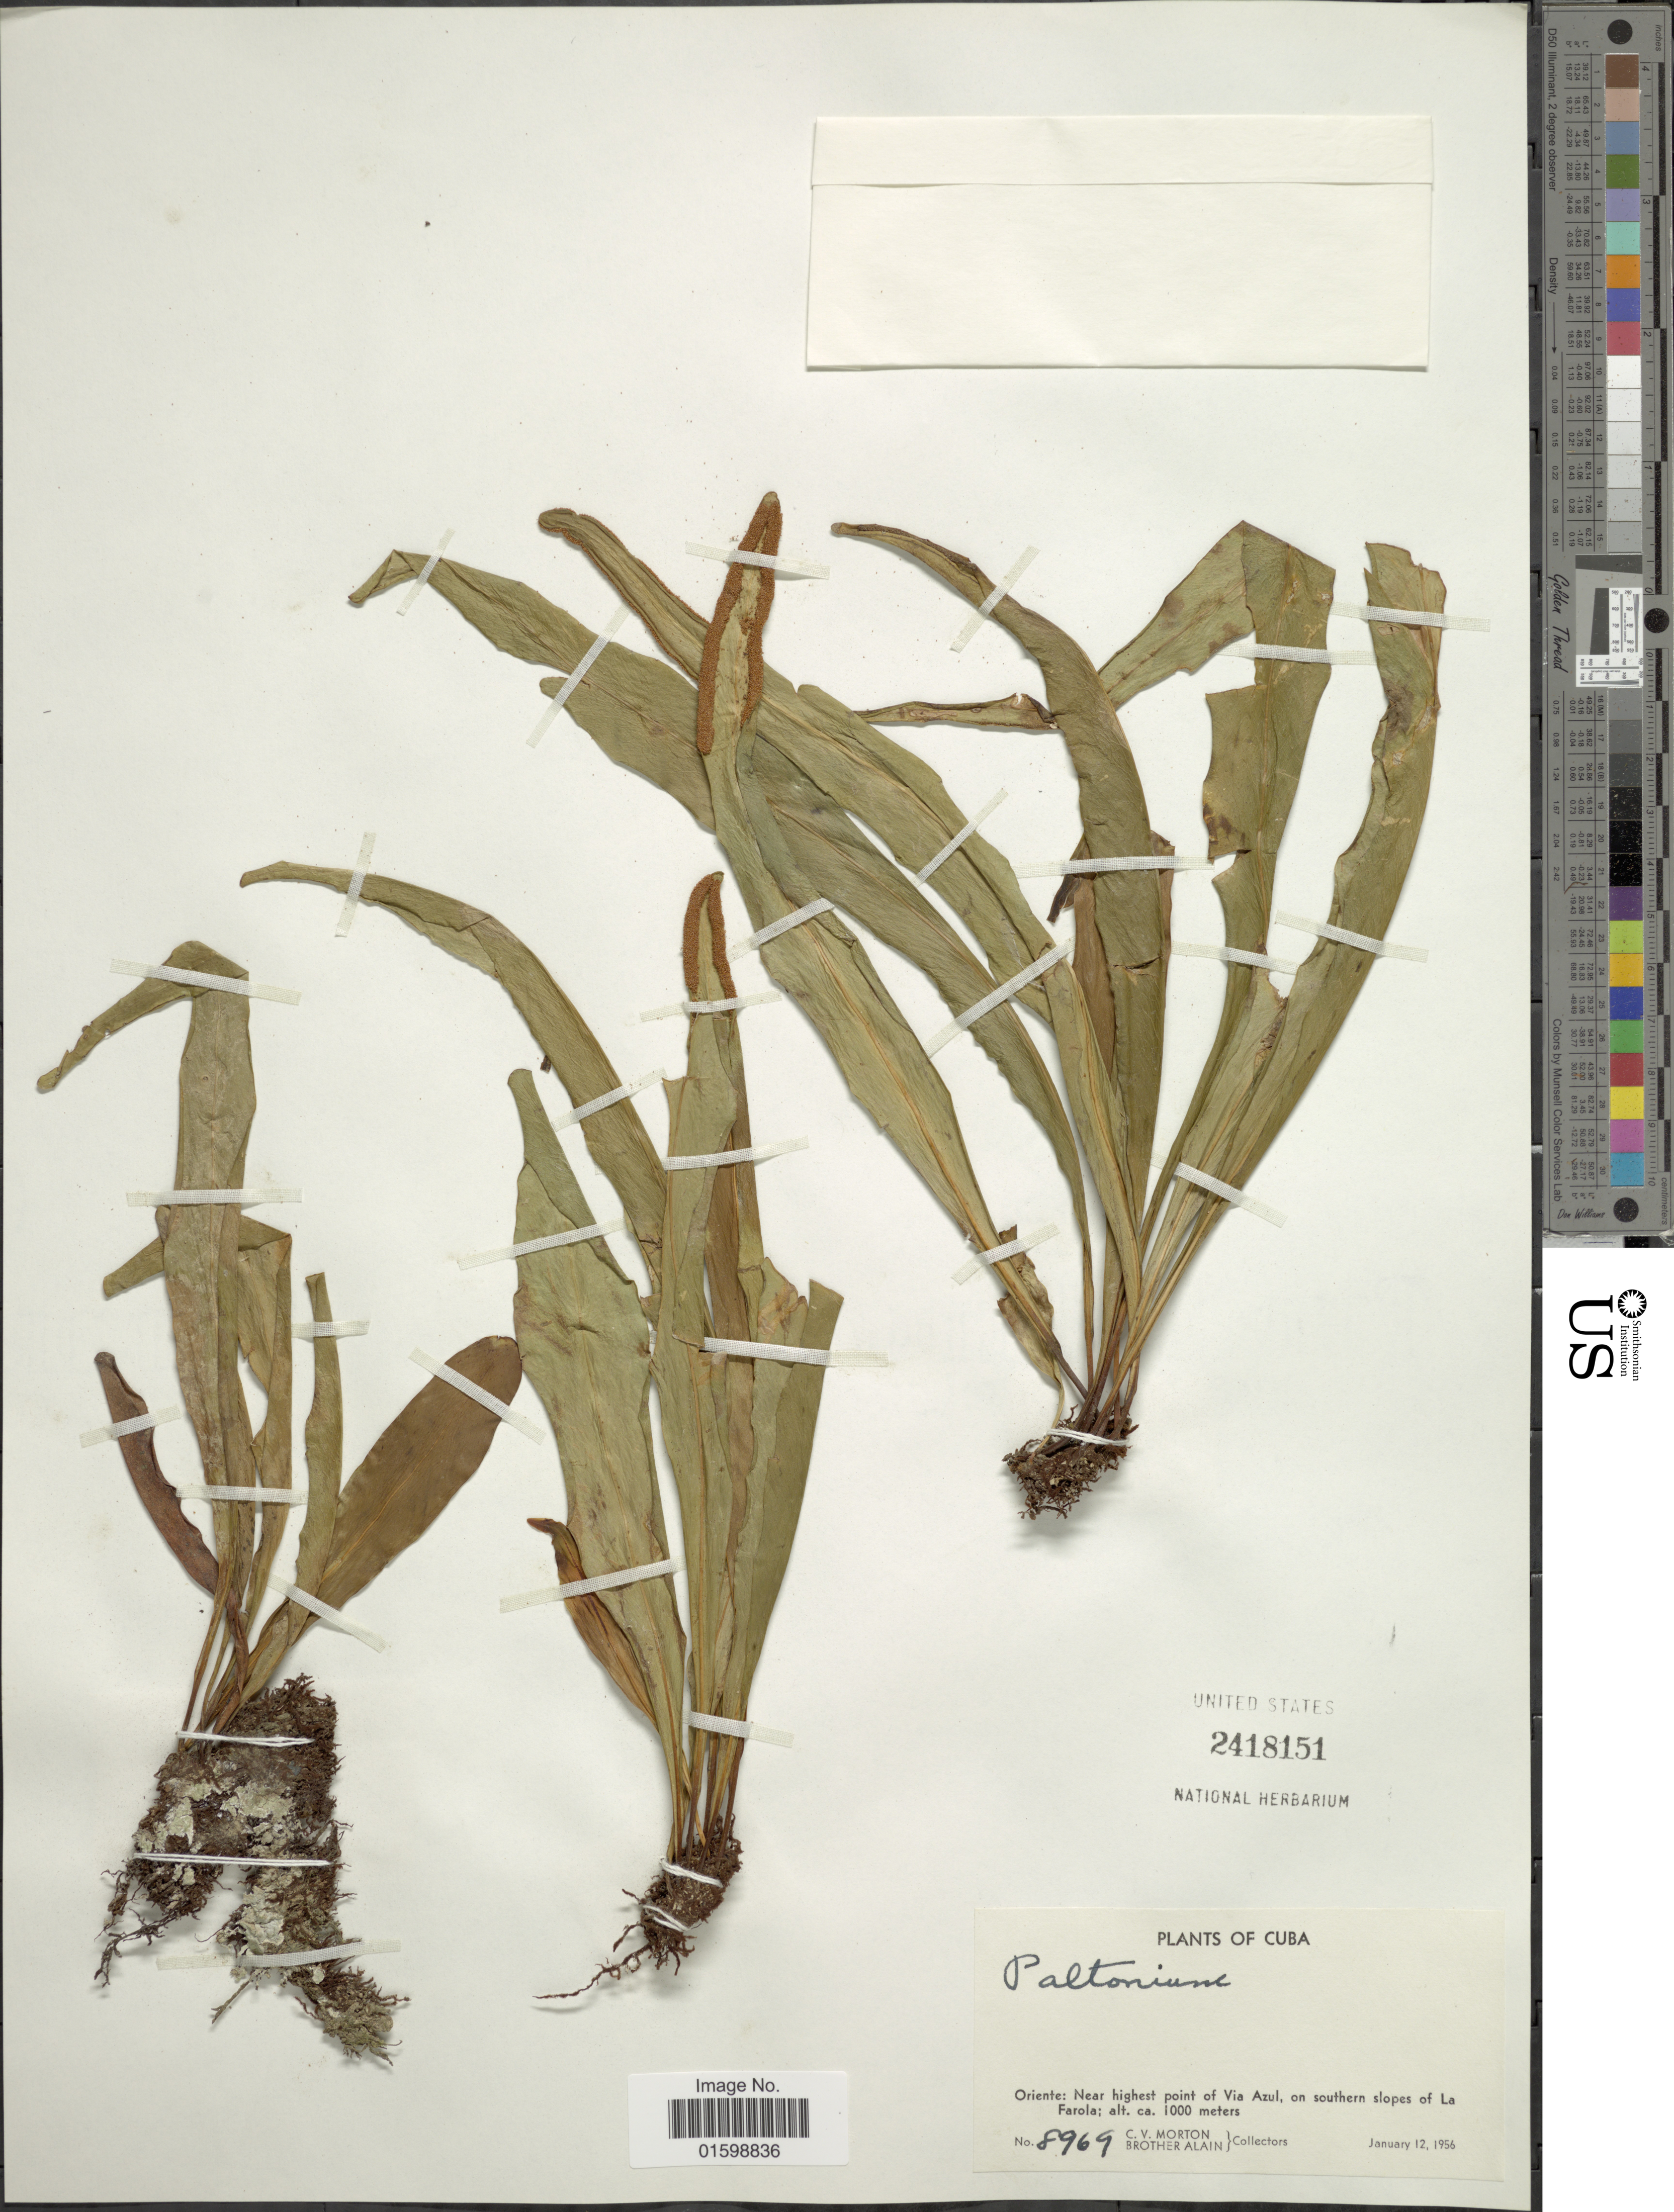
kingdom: Plantae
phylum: Tracheophyta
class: Polypodiopsida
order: Polypodiales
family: Polypodiaceae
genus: Pleopeltis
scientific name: Pleopeltis marginata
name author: A.R. Sm. & Tejero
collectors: C. V. Morton & A. H. Liogier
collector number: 8969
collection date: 1956-01-12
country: Cuba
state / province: Oriente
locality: Near highest point of Via Azul, on southern slopes of La Farola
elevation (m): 1000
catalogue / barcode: US 2418151